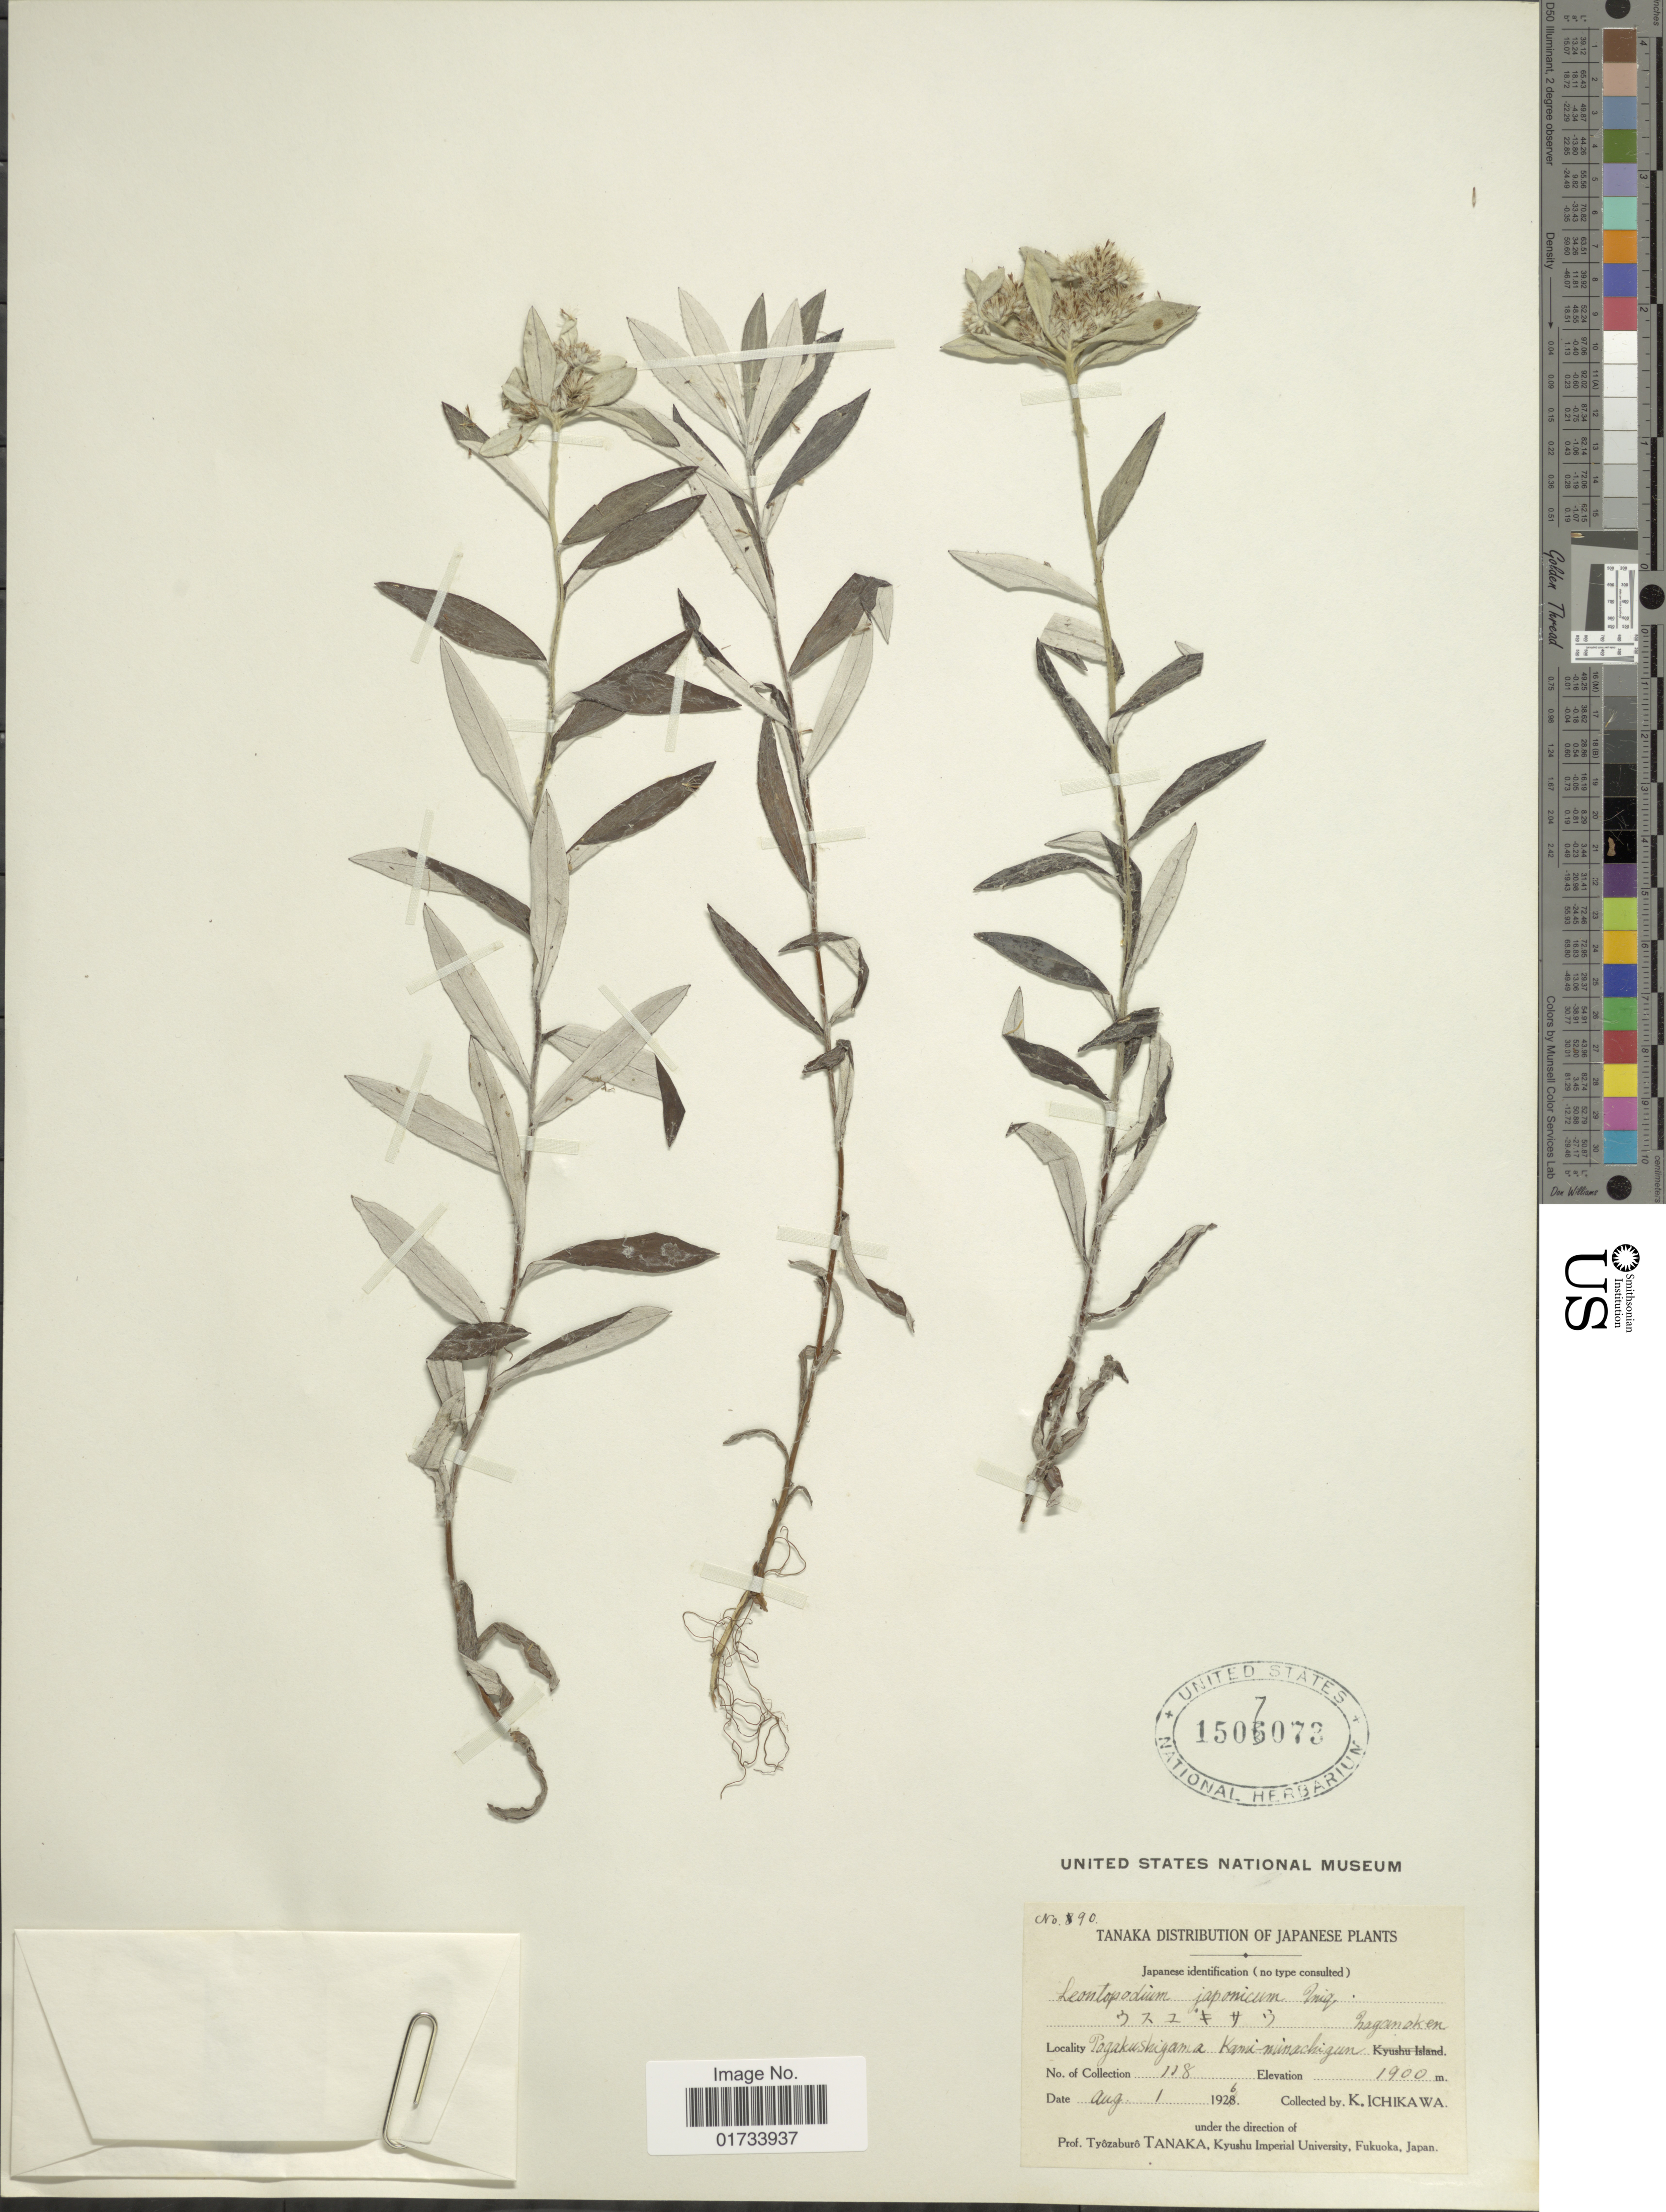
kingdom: Plantae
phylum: Tracheophyta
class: Magnoliopsida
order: Asterales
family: Asteraceae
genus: Leontopodium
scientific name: Leontopodium japonicum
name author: Miq.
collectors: K. Ichikawa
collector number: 190*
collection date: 1926-08-01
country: Japan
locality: Togakushiyama Kamiminochi-gun.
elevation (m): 1900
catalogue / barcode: US 15073073